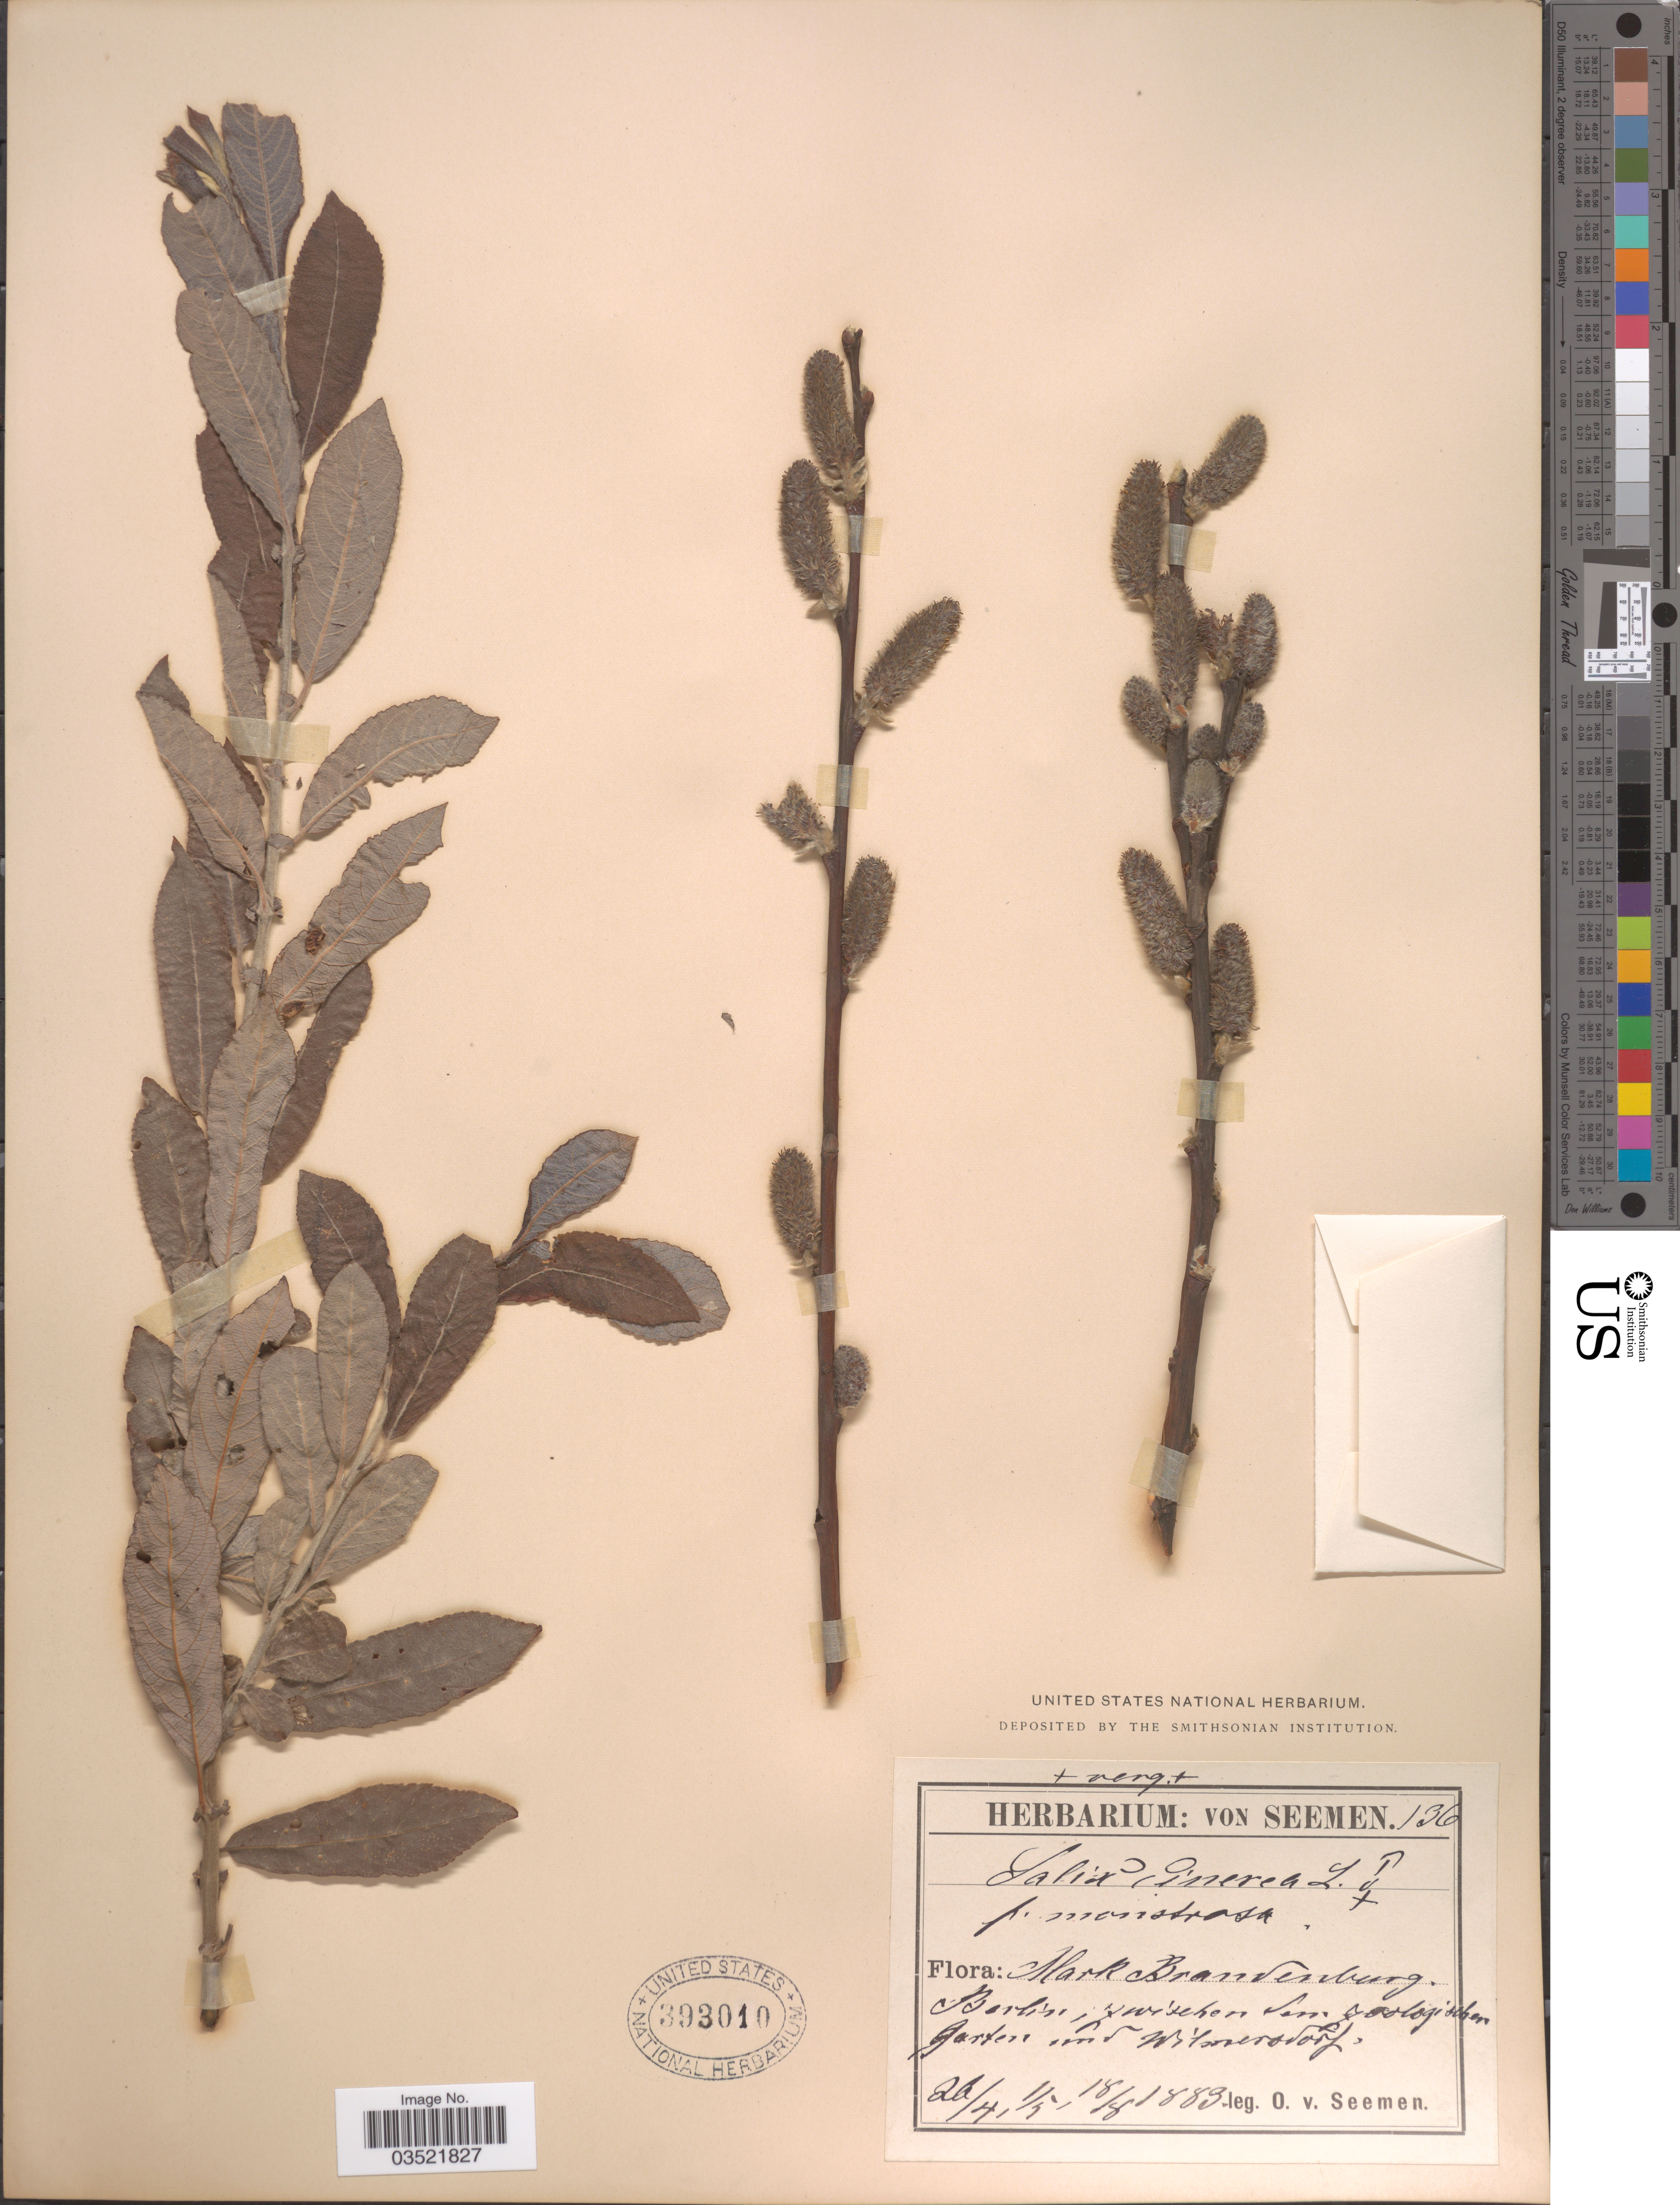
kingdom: Plantae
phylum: Tracheophyta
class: Magnoliopsida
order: Malpighiales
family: Salicaceae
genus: Salix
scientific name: Salix cinerea f. monstrosa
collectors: K. O. von Seemen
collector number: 136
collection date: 1883-04-26/1883-08-18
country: Germany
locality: Mark Brandenburg. Berlin, zwischen Am zoologischen Garten und Wilmersdorf.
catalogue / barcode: US 393010